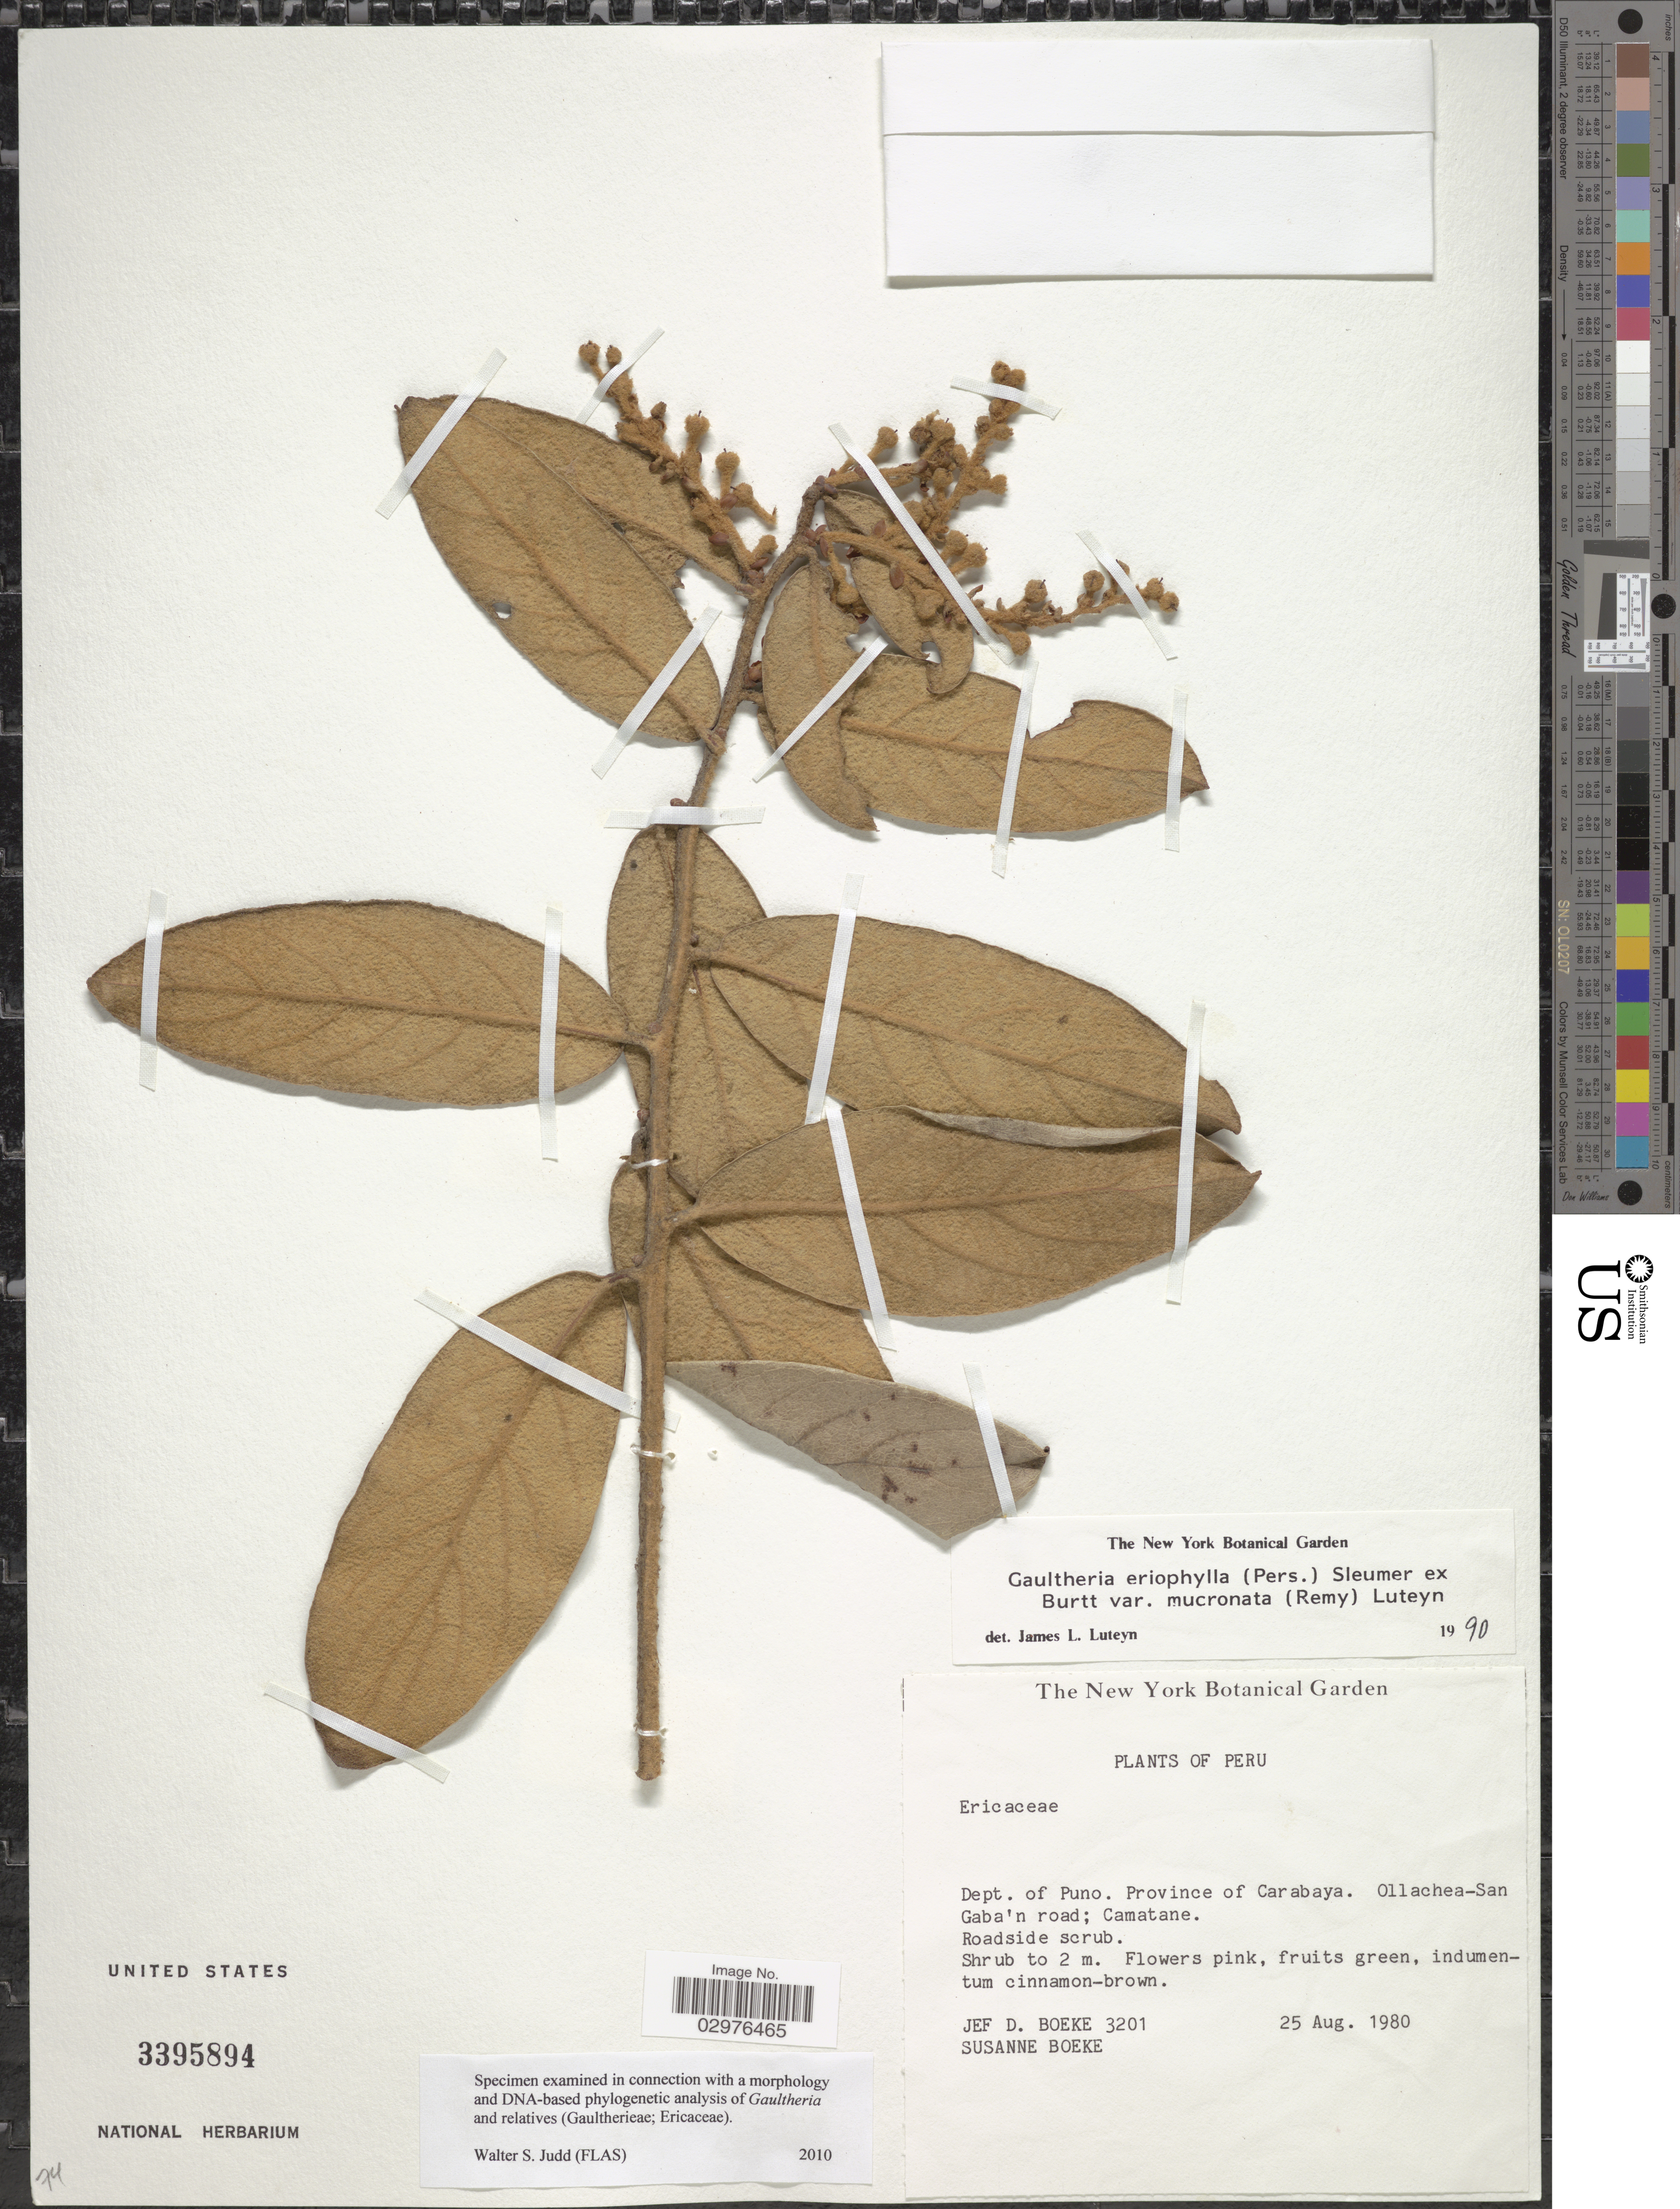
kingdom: Plantae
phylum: Tracheophyta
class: Magnoliopsida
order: Ericales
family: Ericaceae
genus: Gaultheria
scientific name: Gaultheria eriophylla var. mucronata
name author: Luteyn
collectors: J. Boeke & S. Boeke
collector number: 3201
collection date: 1980-08-25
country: Peru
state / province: Puno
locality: Dept. of Puno. Province of Carabaya. Ollachea-San Gaba'n road; Camatane.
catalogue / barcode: US 3395894